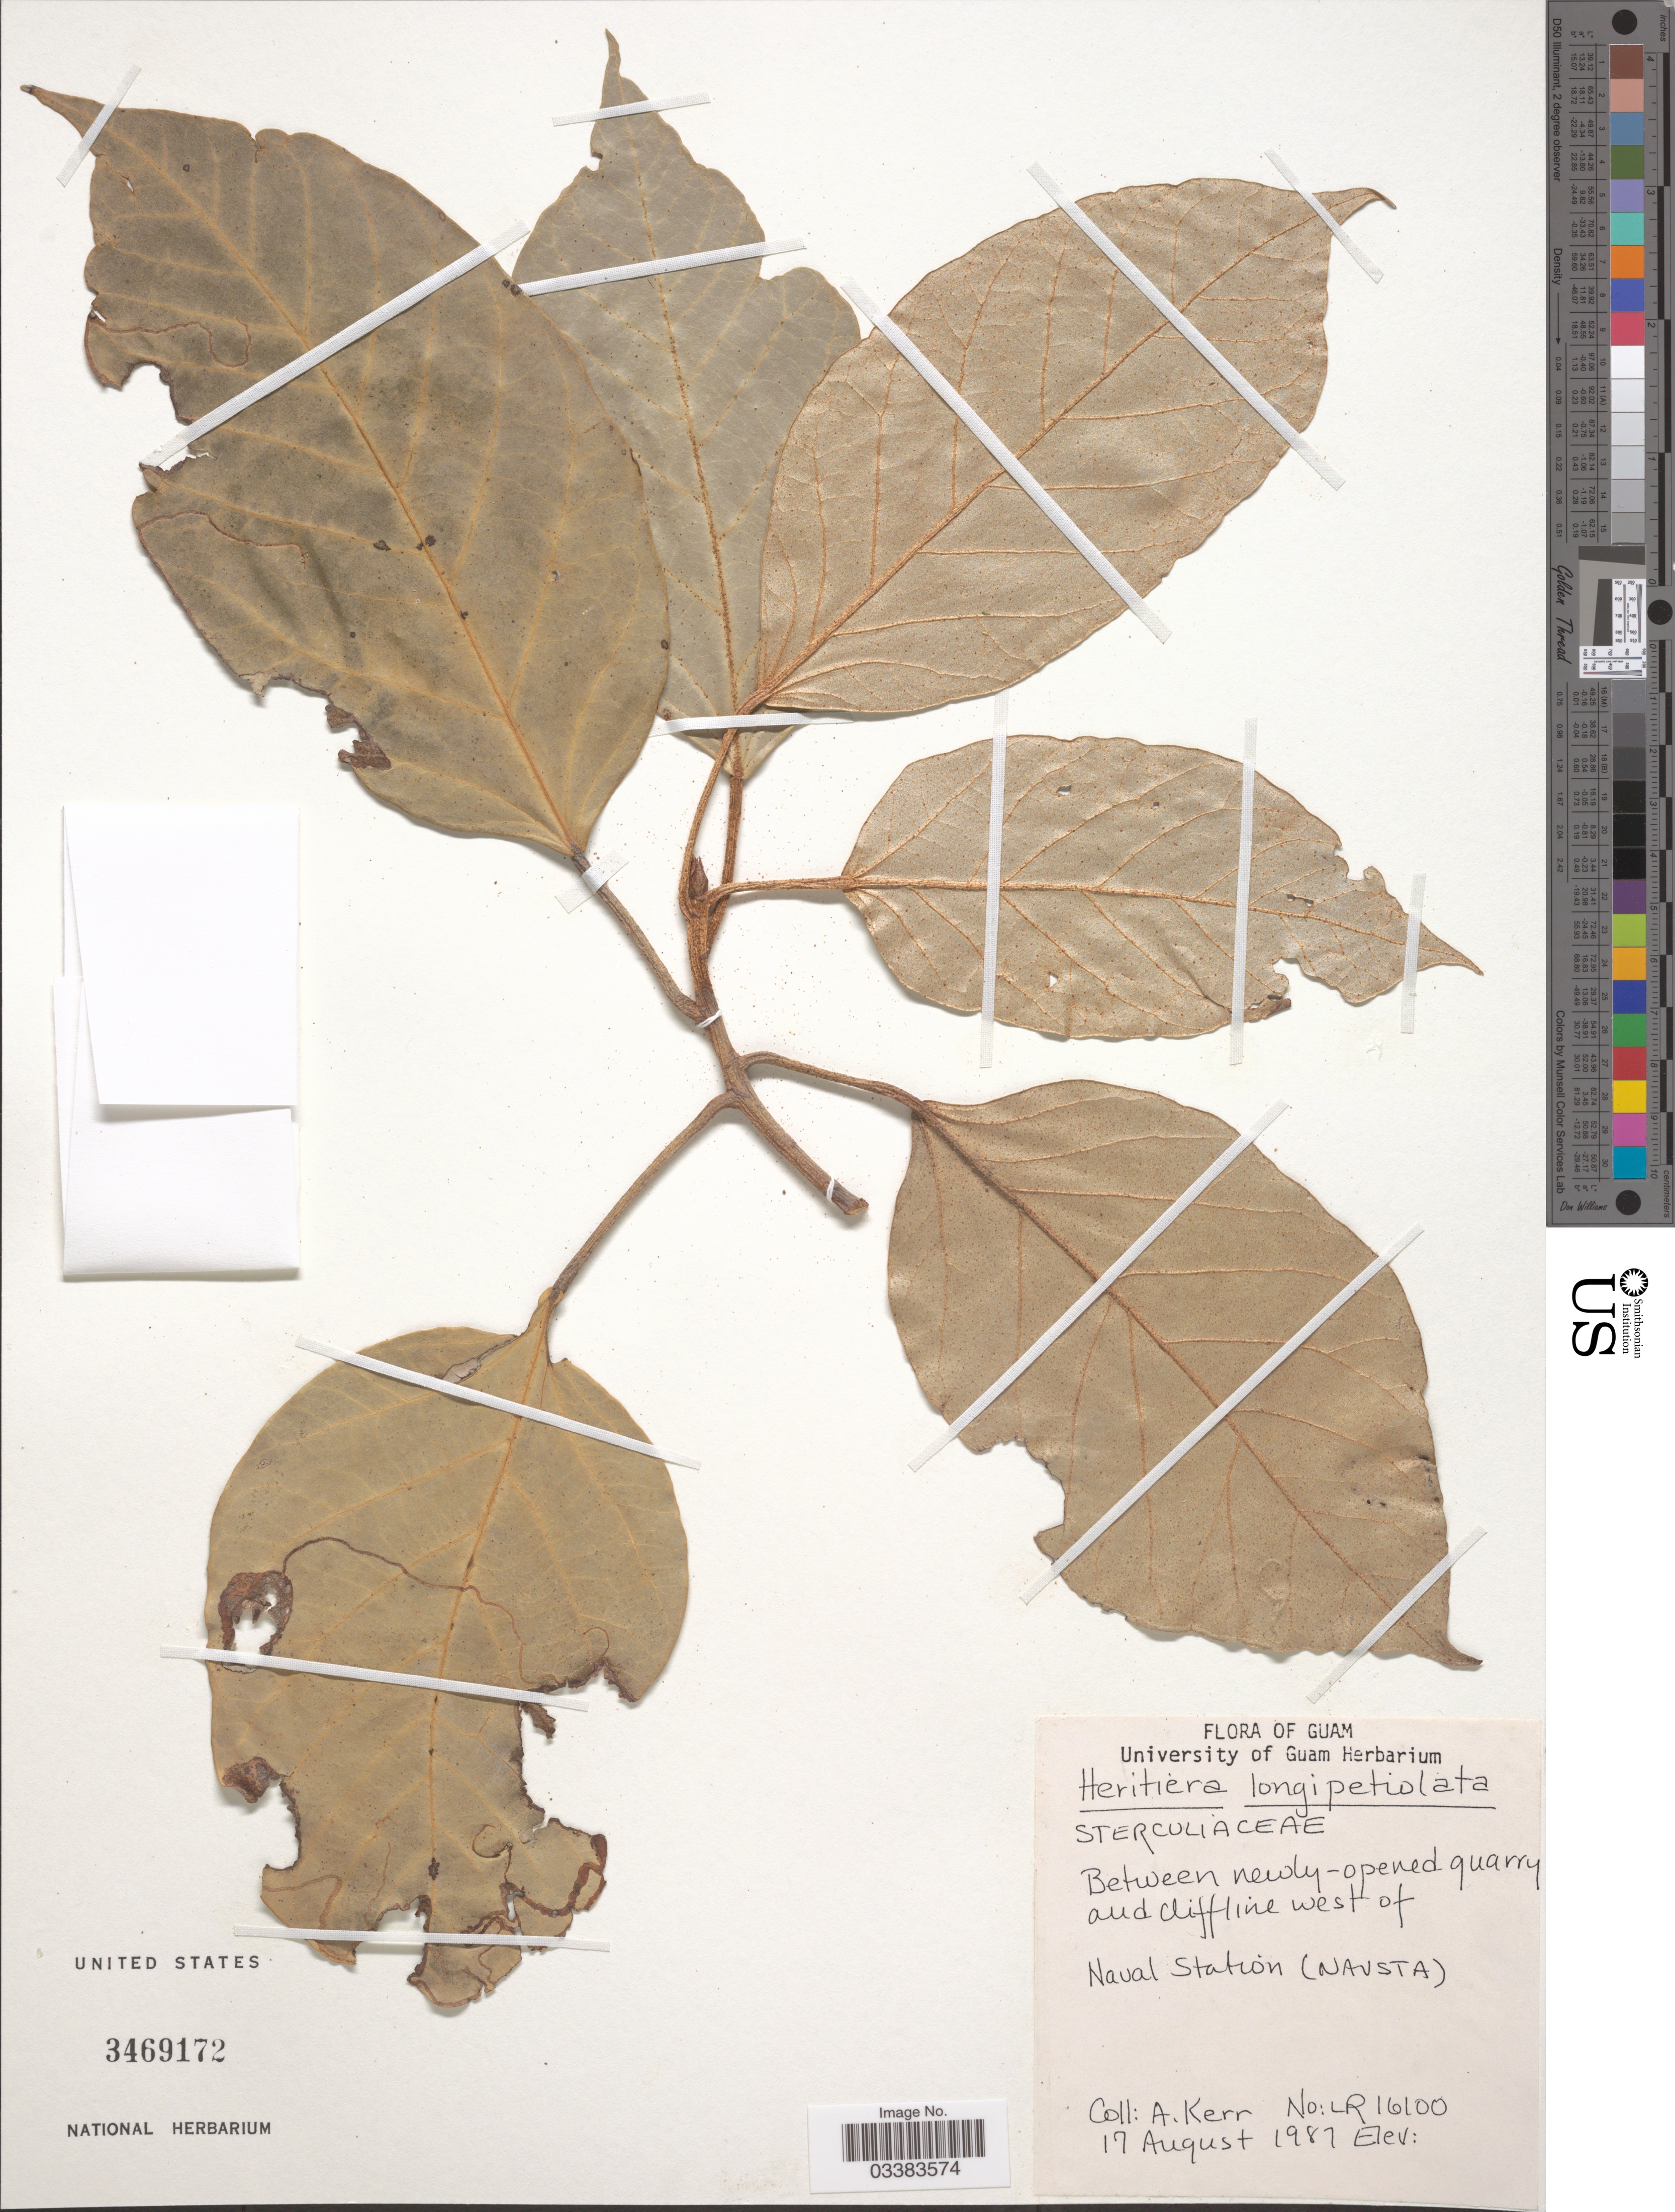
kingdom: Plantae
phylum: Tracheophyta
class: Magnoliopsida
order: Malvales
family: Malvaceae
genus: Heritiera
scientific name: Heritiera longipetiolata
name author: Kaneh.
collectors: A. Kerr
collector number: LR16100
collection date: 1987-08-17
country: Guam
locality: Between newly-opened quarry and cliffline west of Naval Station (NAVSTA).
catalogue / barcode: US 3469172